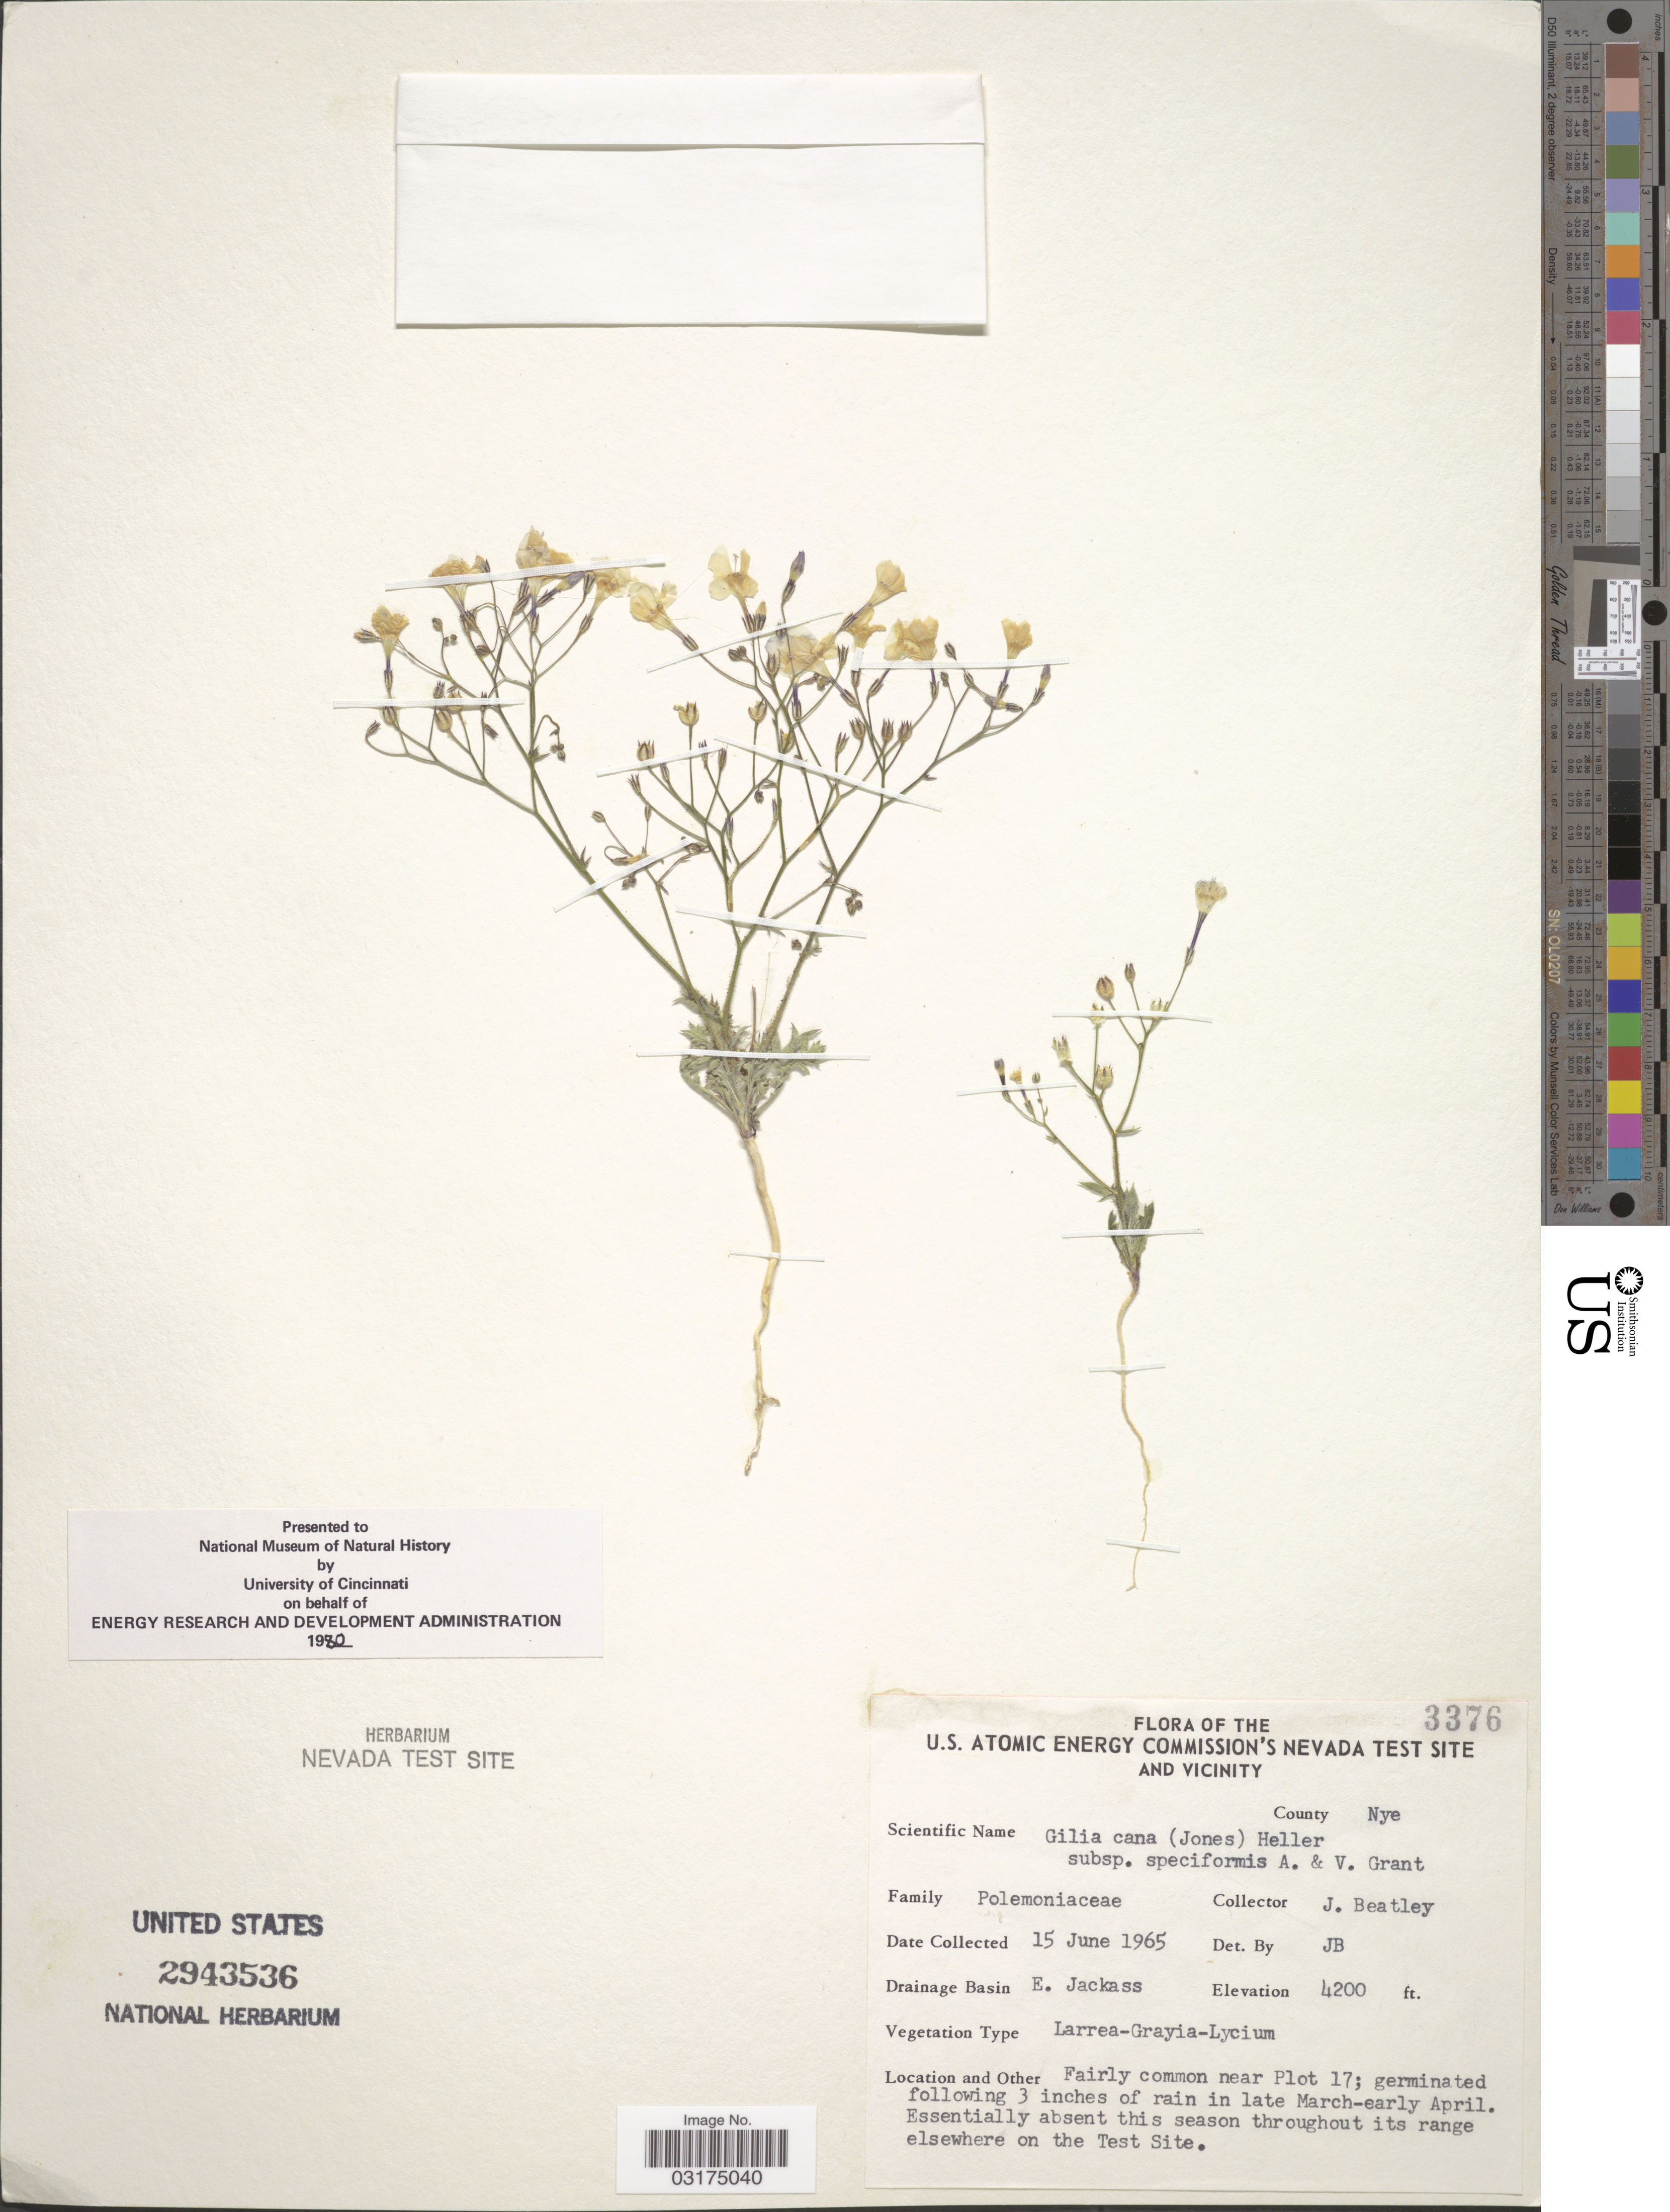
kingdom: Plantae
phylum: Tracheophyta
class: Magnoliopsida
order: Ericales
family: Polemoniaceae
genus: Gilia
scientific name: Gilia cana subsp. speciformis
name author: A.D. Grant & V.E. Grant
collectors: J. C. Beatley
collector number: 3376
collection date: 1965-06-15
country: United States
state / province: Nevada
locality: The U. S. Atomic Energy Commission's Nevada Test Site and Vicinity. County Nye. Drainage Basin E. Jackass. Near Plot 17.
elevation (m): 1280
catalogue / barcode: US 2943536